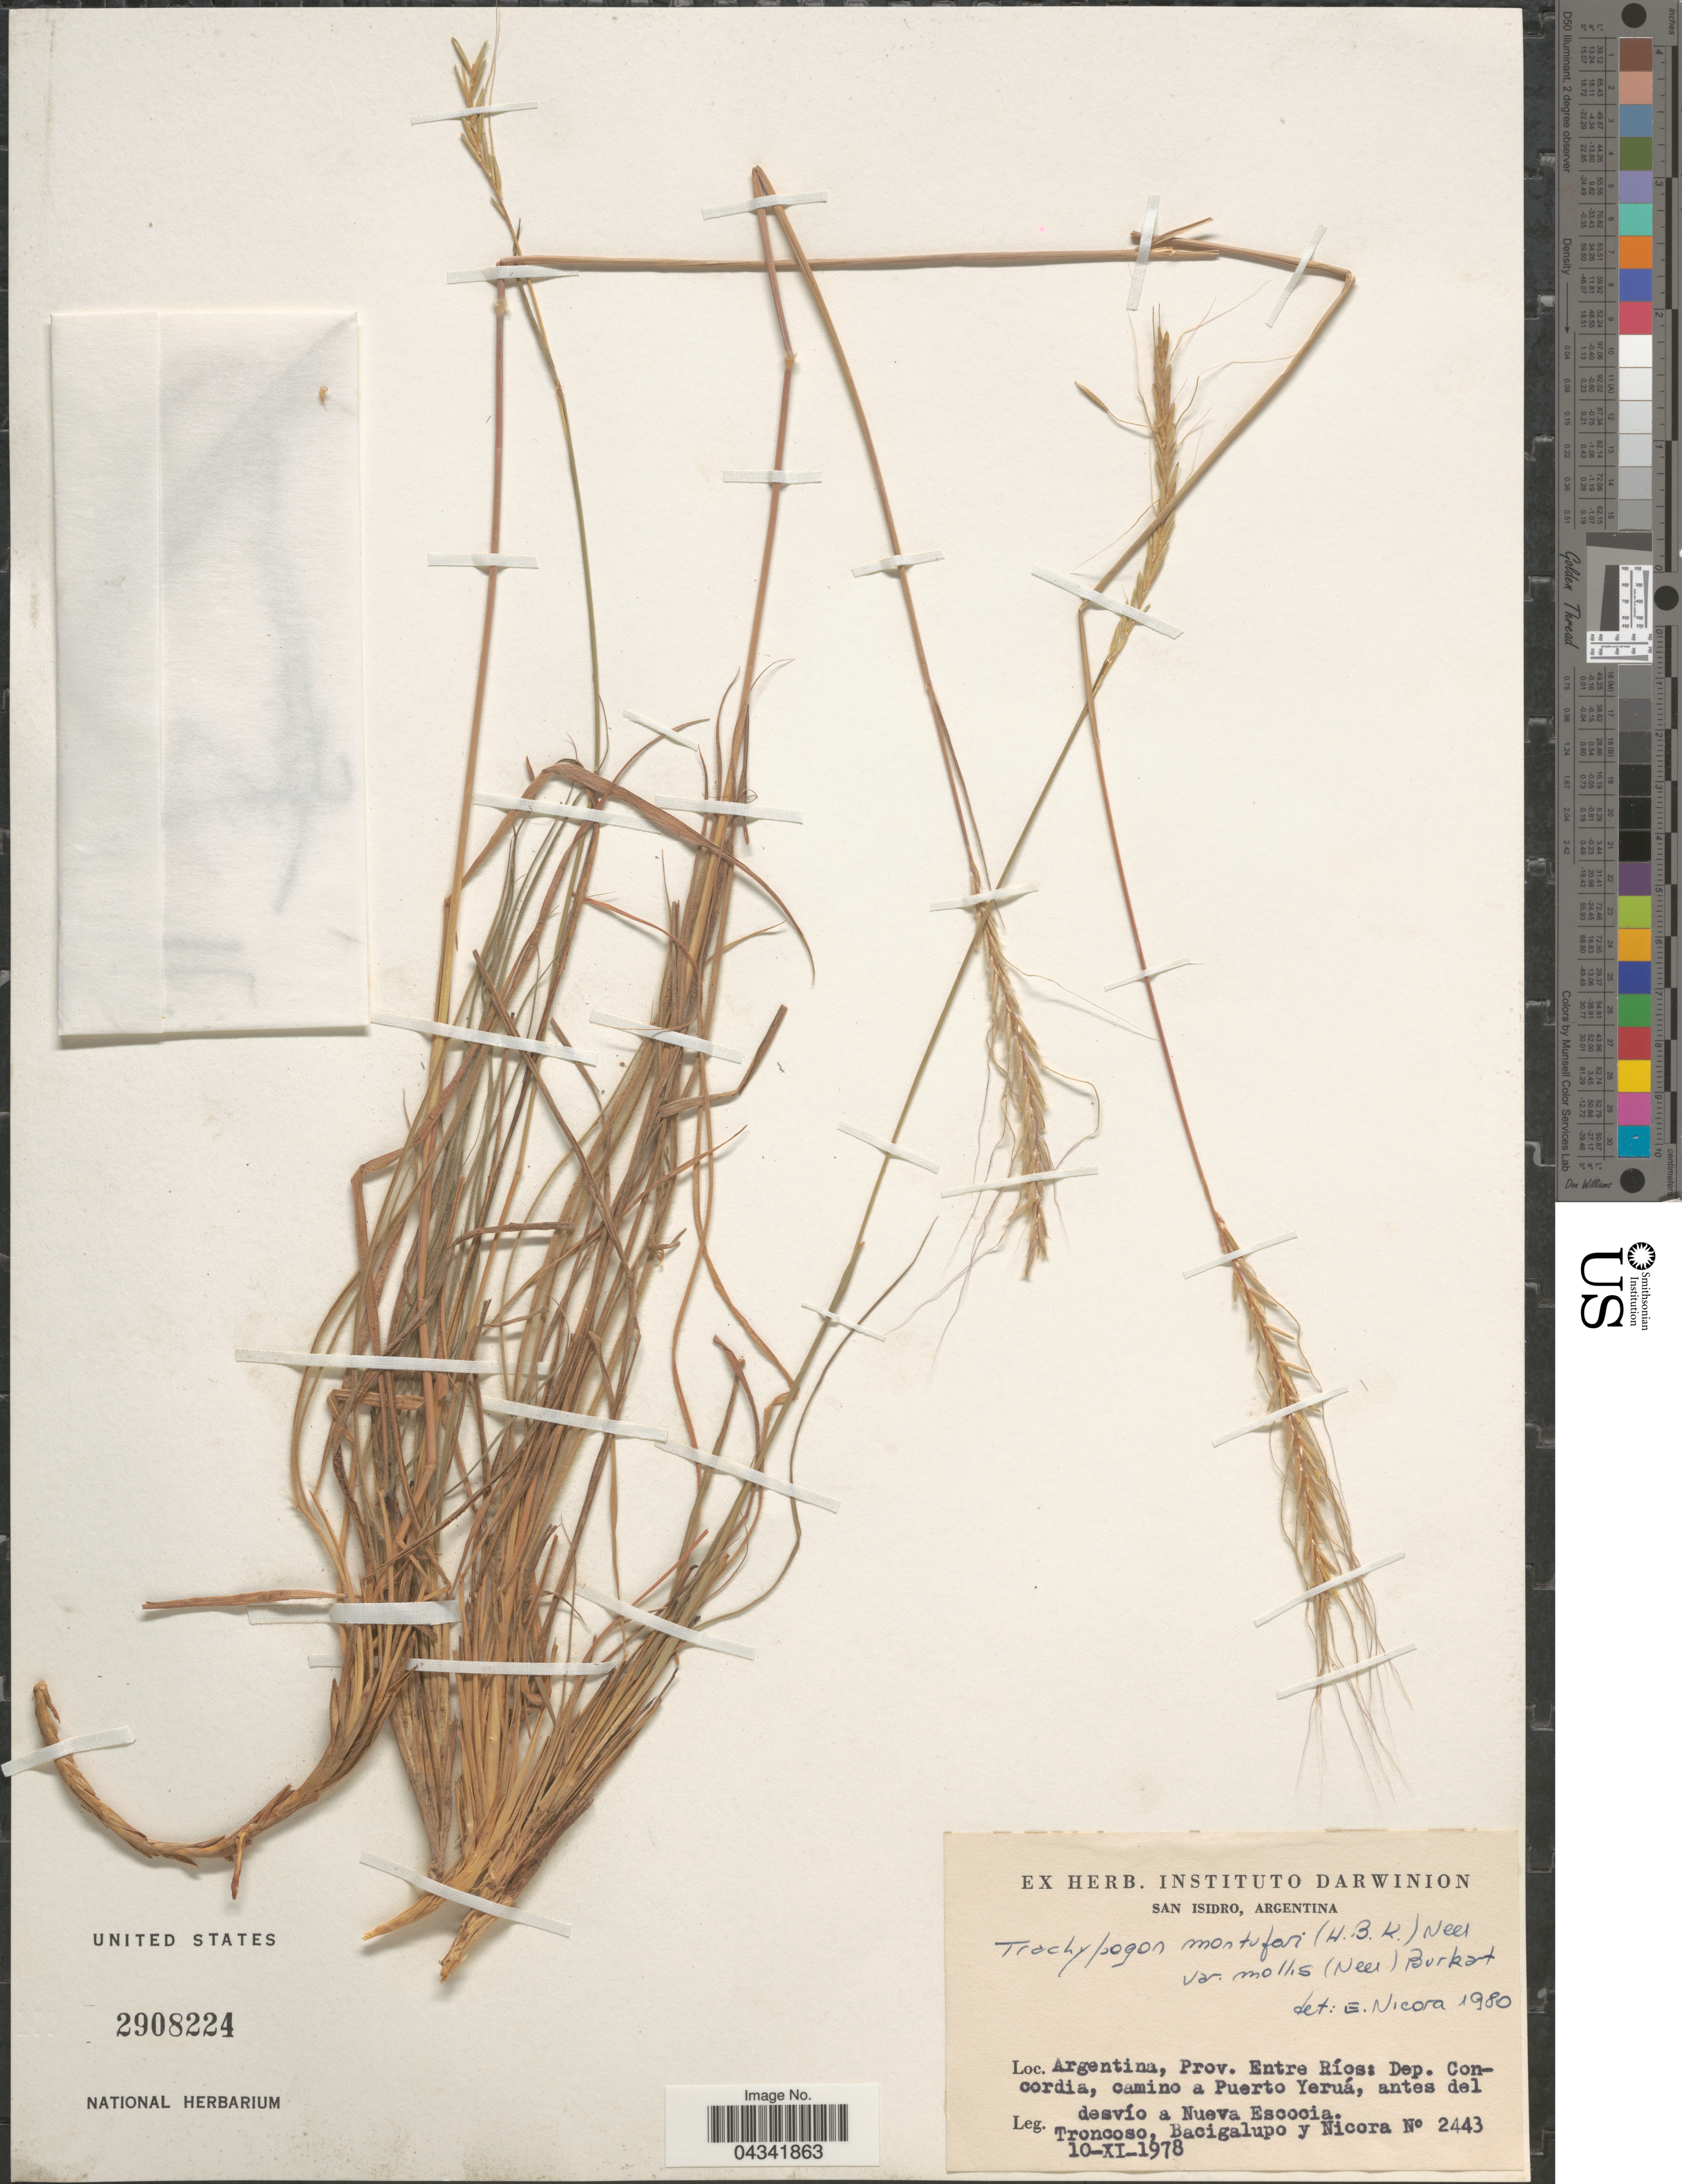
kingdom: Plantae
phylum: Tracheophyta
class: Liliopsida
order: Poales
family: Poaceae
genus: Trachypogon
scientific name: Trachypogon spicatus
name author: (L. f.) Kuntze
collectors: Troncoso, Bacigalupo & Nicora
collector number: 2443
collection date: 1978-11-10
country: Argentina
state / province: Entre Rios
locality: Dep. Concordia, camino a Puerto Yeruá, antes del desvío a Nueva Escocia.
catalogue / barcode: US 2908224